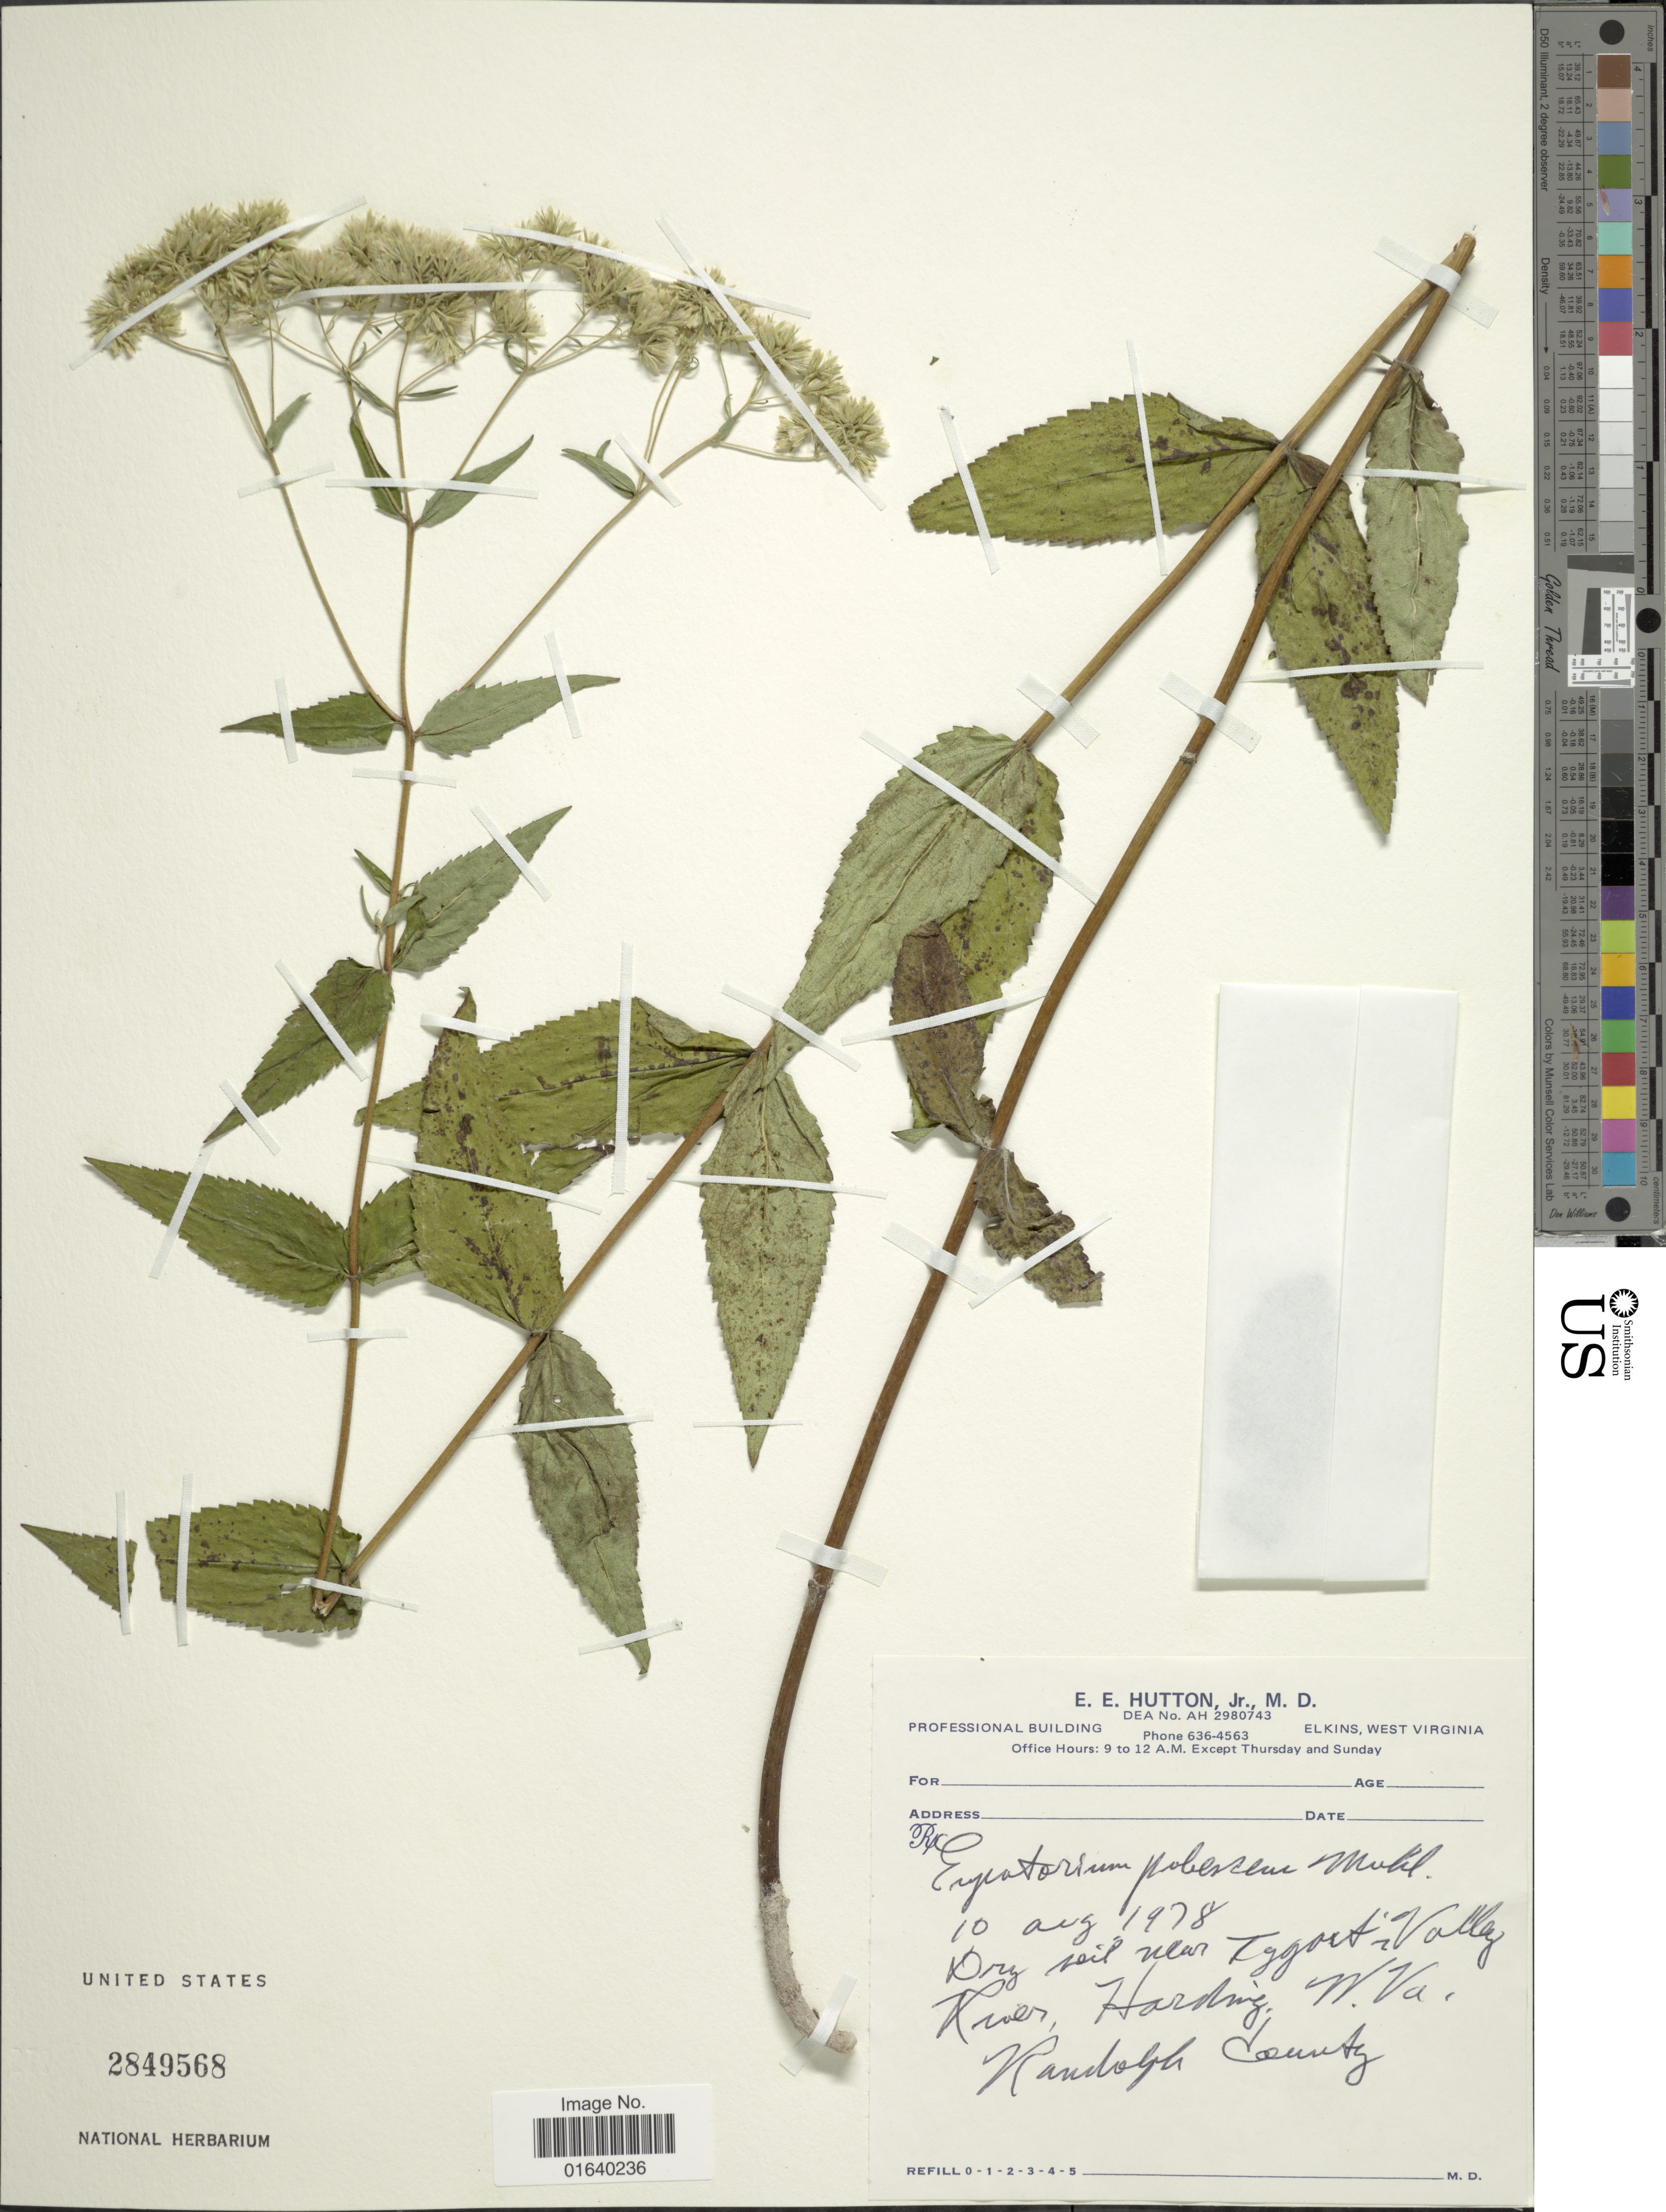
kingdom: Plantae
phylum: Tracheophyta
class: Magnoliopsida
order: Asterales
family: Asteraceae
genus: Eupatorium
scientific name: Eupatorium rotundifolium var. ovatum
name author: (Bigelow) J.D. Montgom. & Fairbrothers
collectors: E. Hutton Jr.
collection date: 1978-08-10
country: United States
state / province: West Virginia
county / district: Randolph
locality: Dry soil near Tygart's Valley River, Harding, Randolph County.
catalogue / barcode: US 2849568